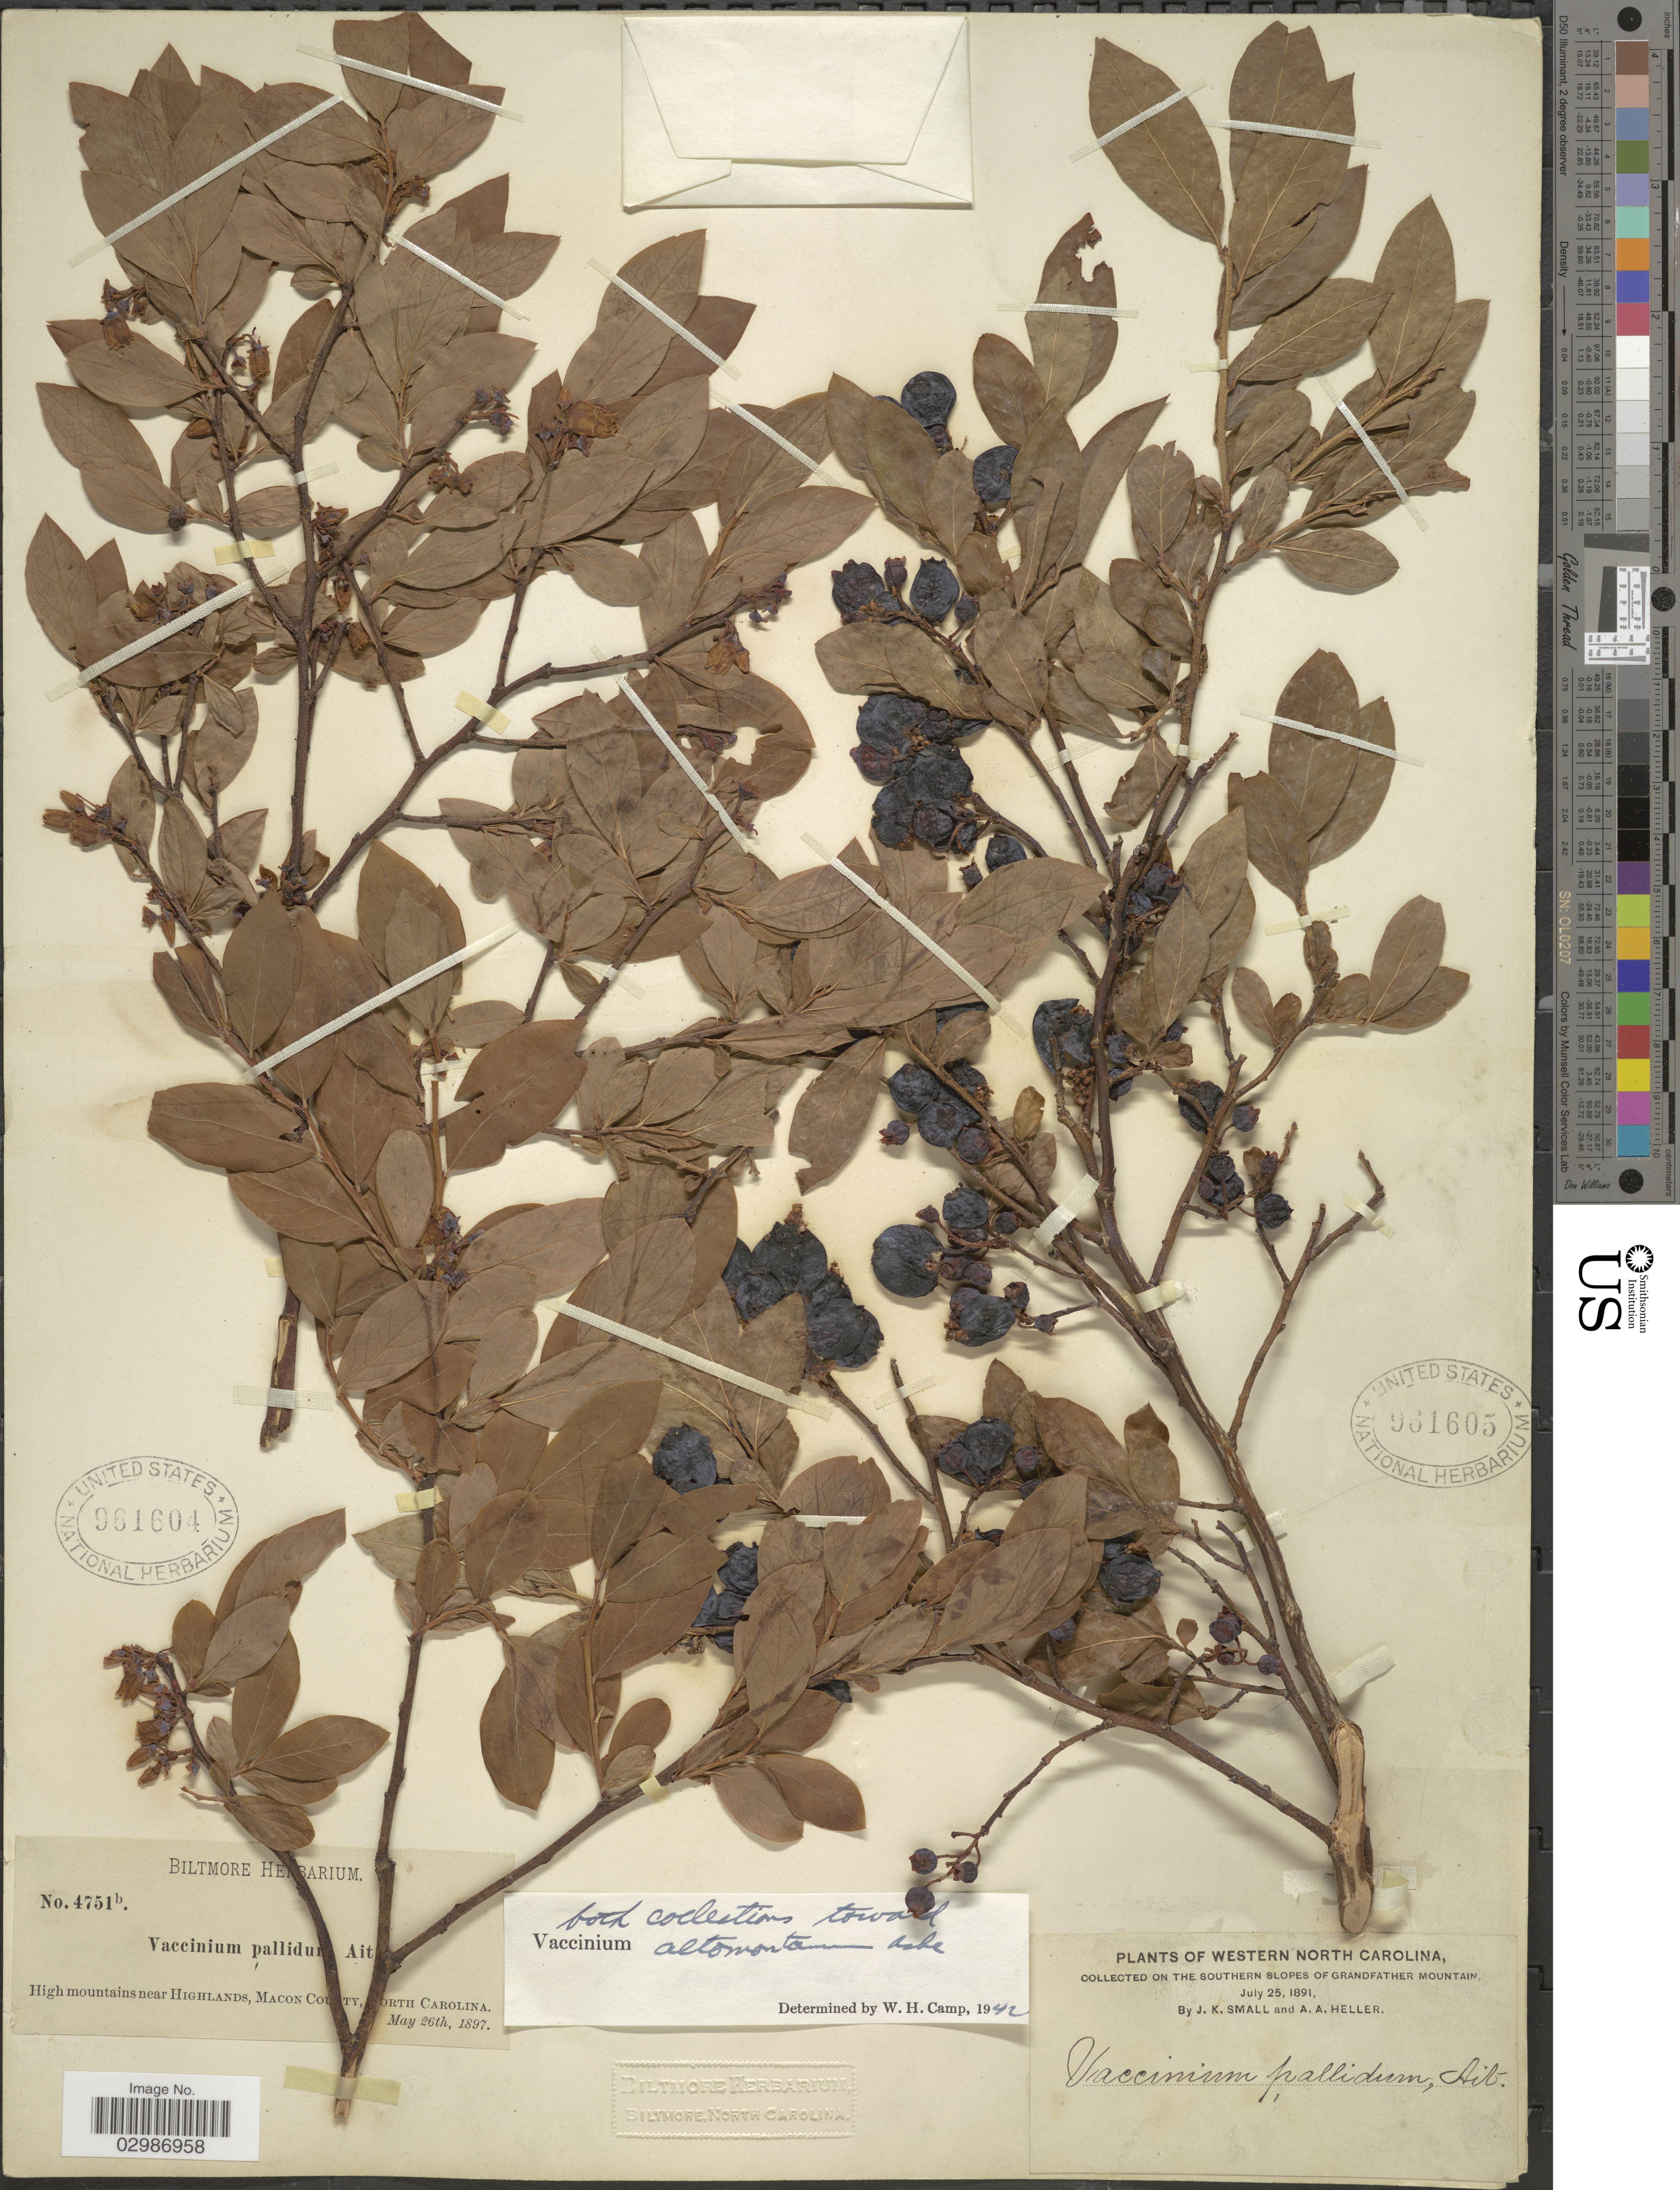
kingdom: Plantae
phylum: Tracheophyta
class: Magnoliopsida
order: Ericales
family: Ericaceae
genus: Vaccinium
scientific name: Vaccinium altomontanum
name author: Ashe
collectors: J. K. Small & A. A. Heller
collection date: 1891-07-25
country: United States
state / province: North Carolina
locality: Western North Carolina, on the southern slopes of Grandfather Mountain.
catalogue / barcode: US 961605-2